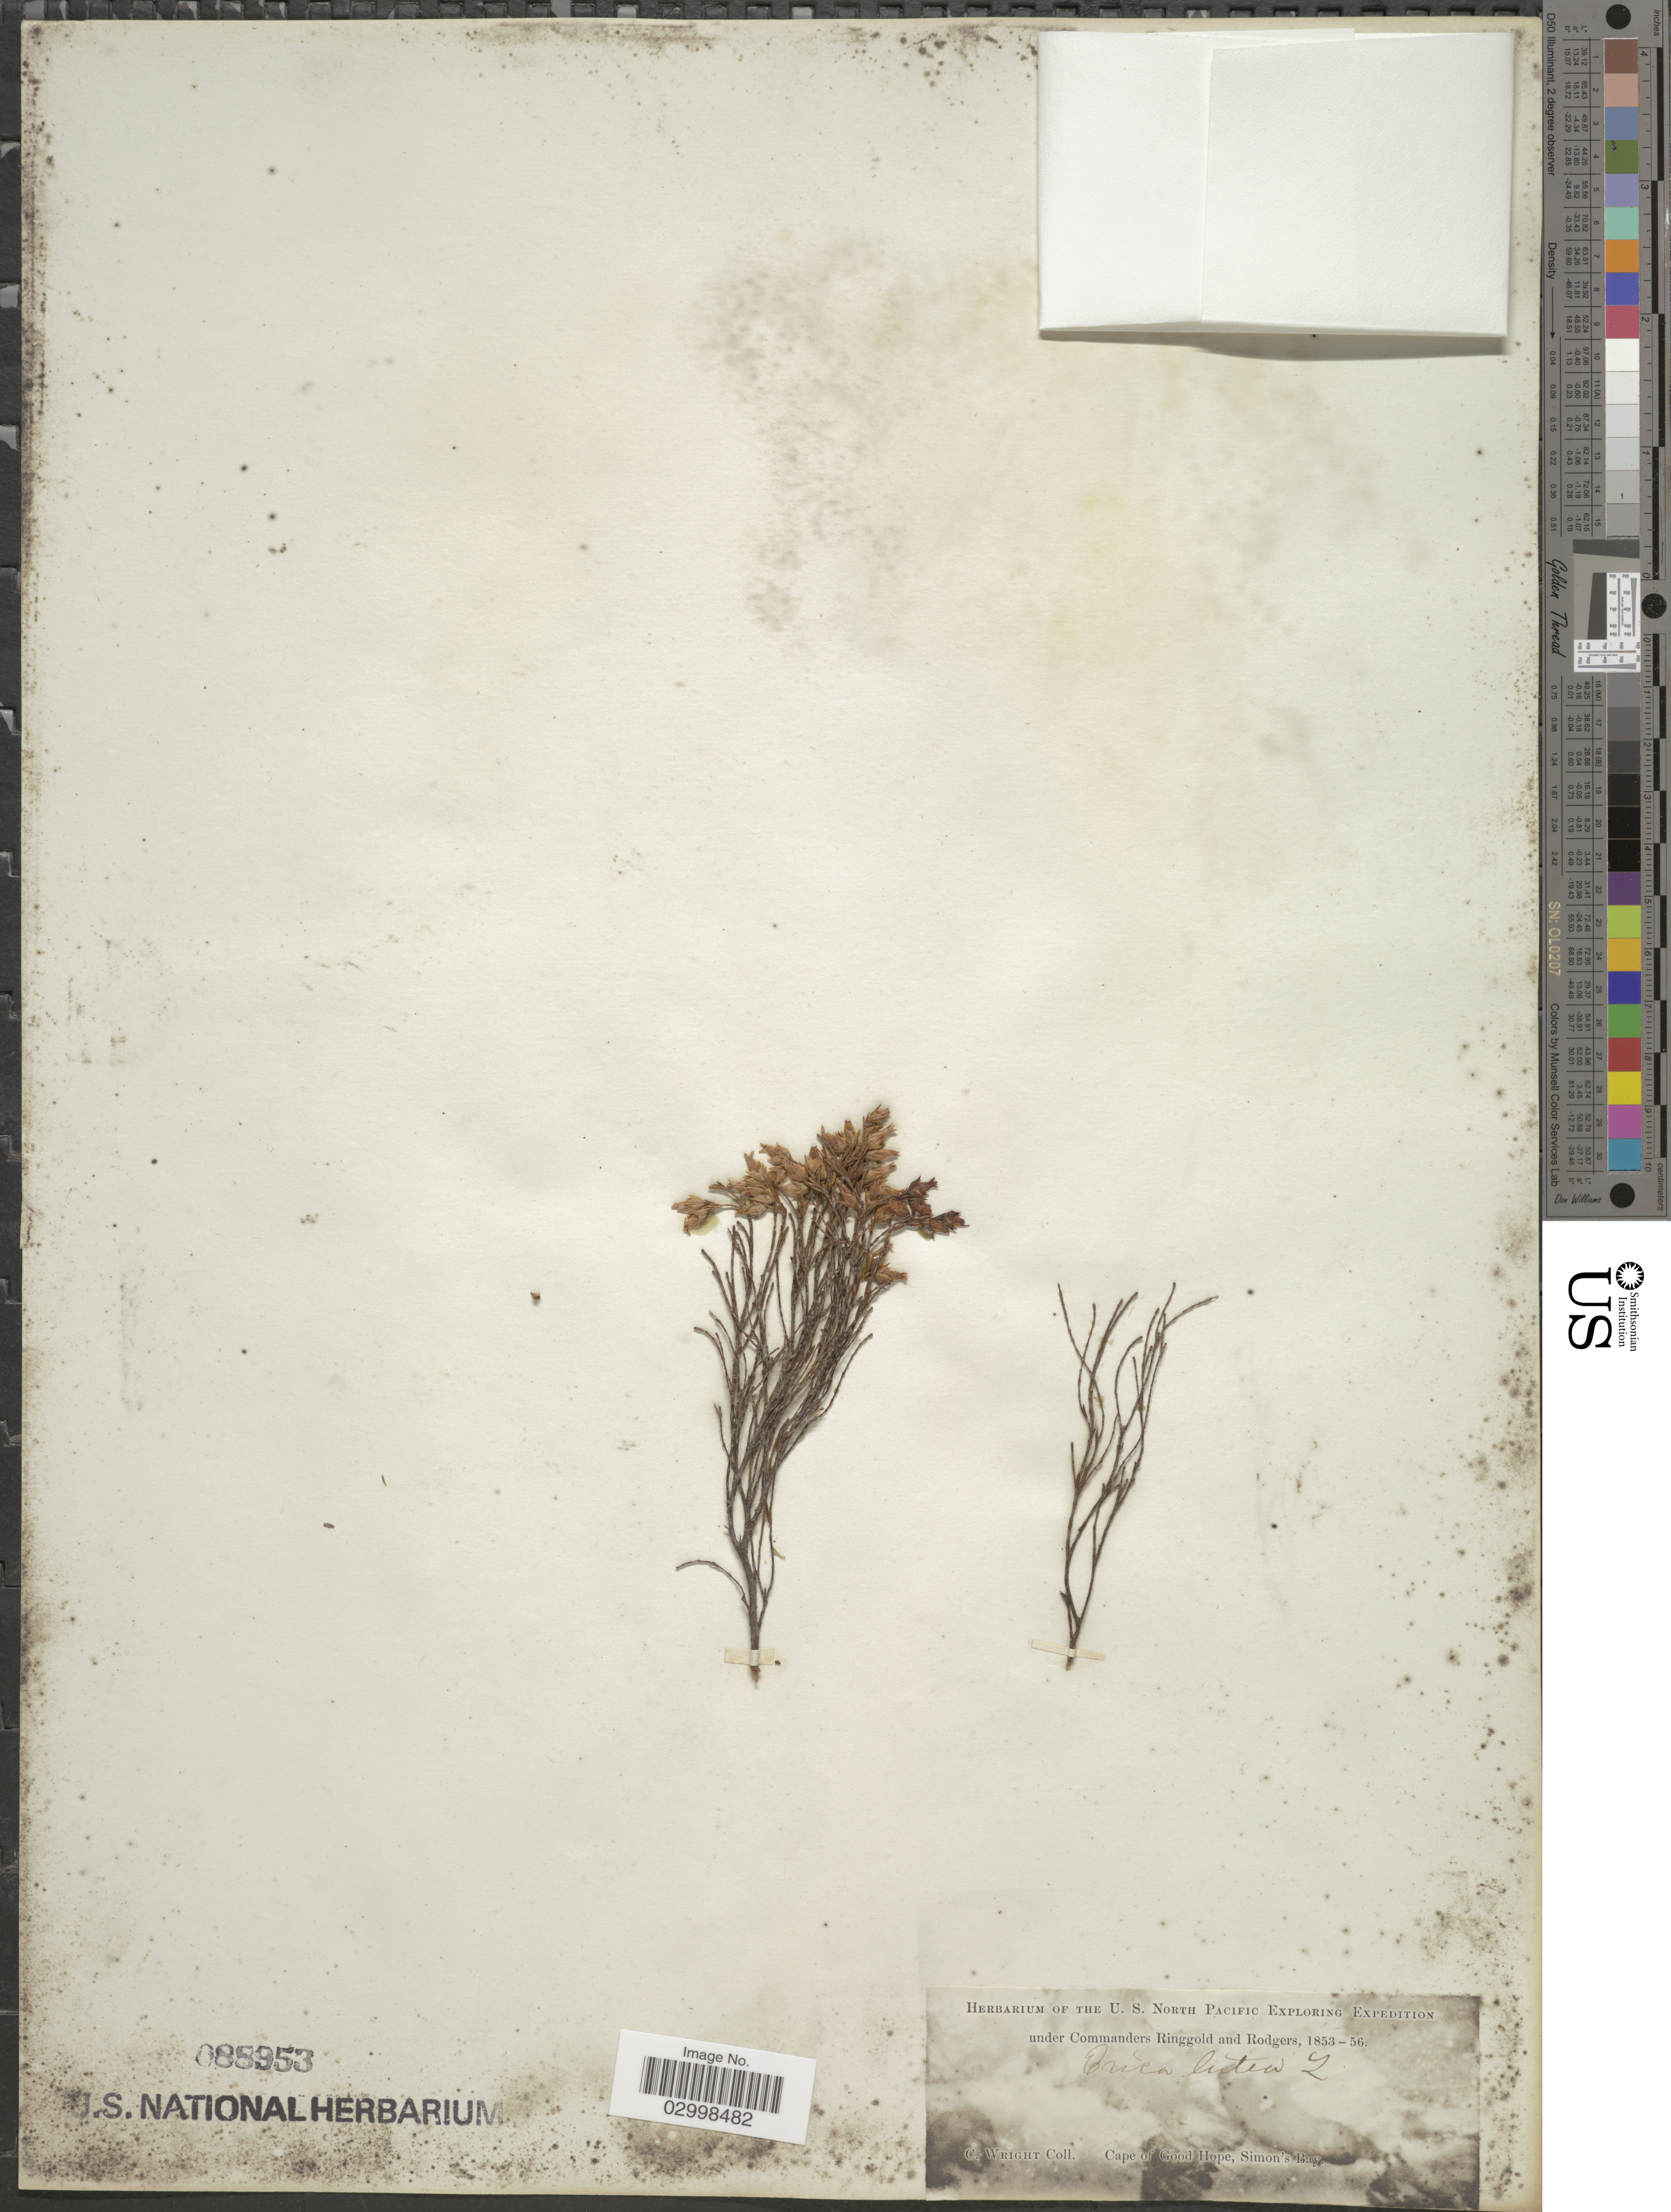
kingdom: Plantae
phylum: Tracheophyta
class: Magnoliopsida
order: Ericales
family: Ericaceae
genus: Erica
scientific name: Erica lutea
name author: P.J. Bergius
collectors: C. Wright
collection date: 1853/1856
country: South Africa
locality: Cape of Good Hope, Simon's Bay.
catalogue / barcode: US 88953